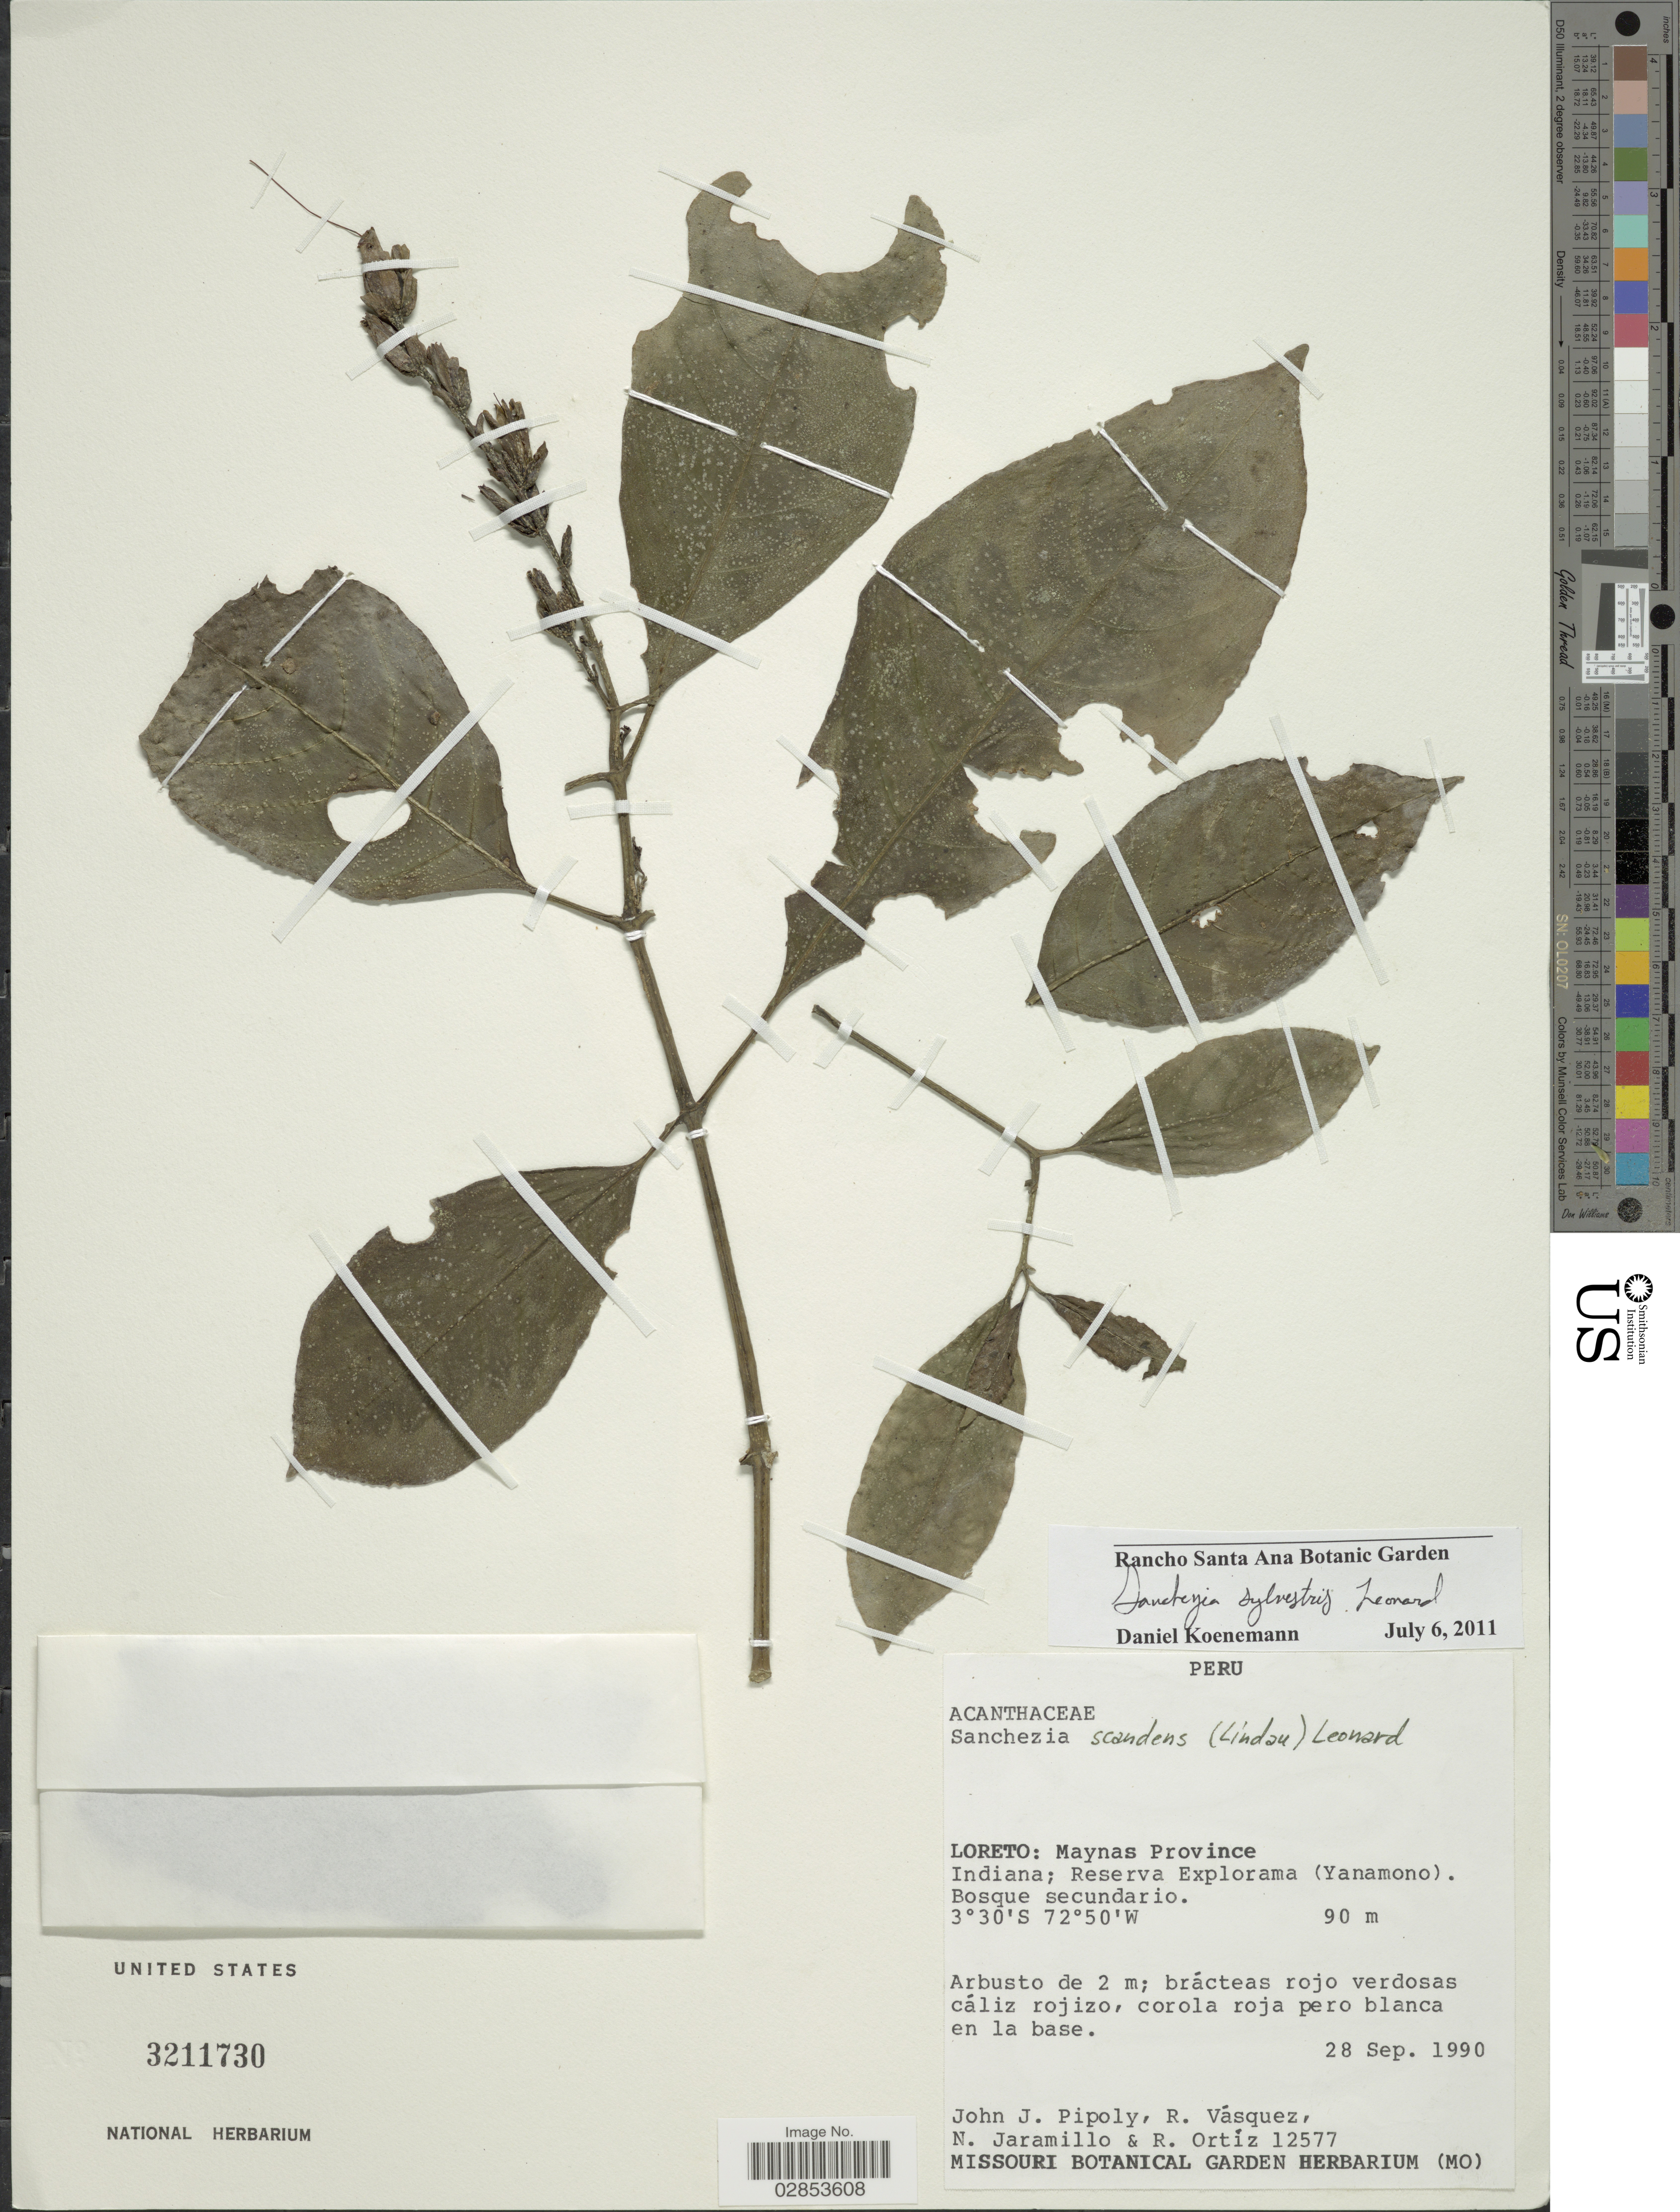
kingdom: Plantae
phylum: Tracheophyta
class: Magnoliopsida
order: Lamiales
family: Acanthaceae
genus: Sanchezia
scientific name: Sanchezia lispa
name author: Leonard & L.B. Sm.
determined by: Azevedo, Igor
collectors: J. J. Pipoly, R. Vásquez, N. Jaramillo & R. Ortíz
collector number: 12577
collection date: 1990-09-28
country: Peru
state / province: Loreto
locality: Maynas Province. Indiana; Reserva Explorama (Yanamono).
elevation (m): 90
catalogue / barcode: US 3211730